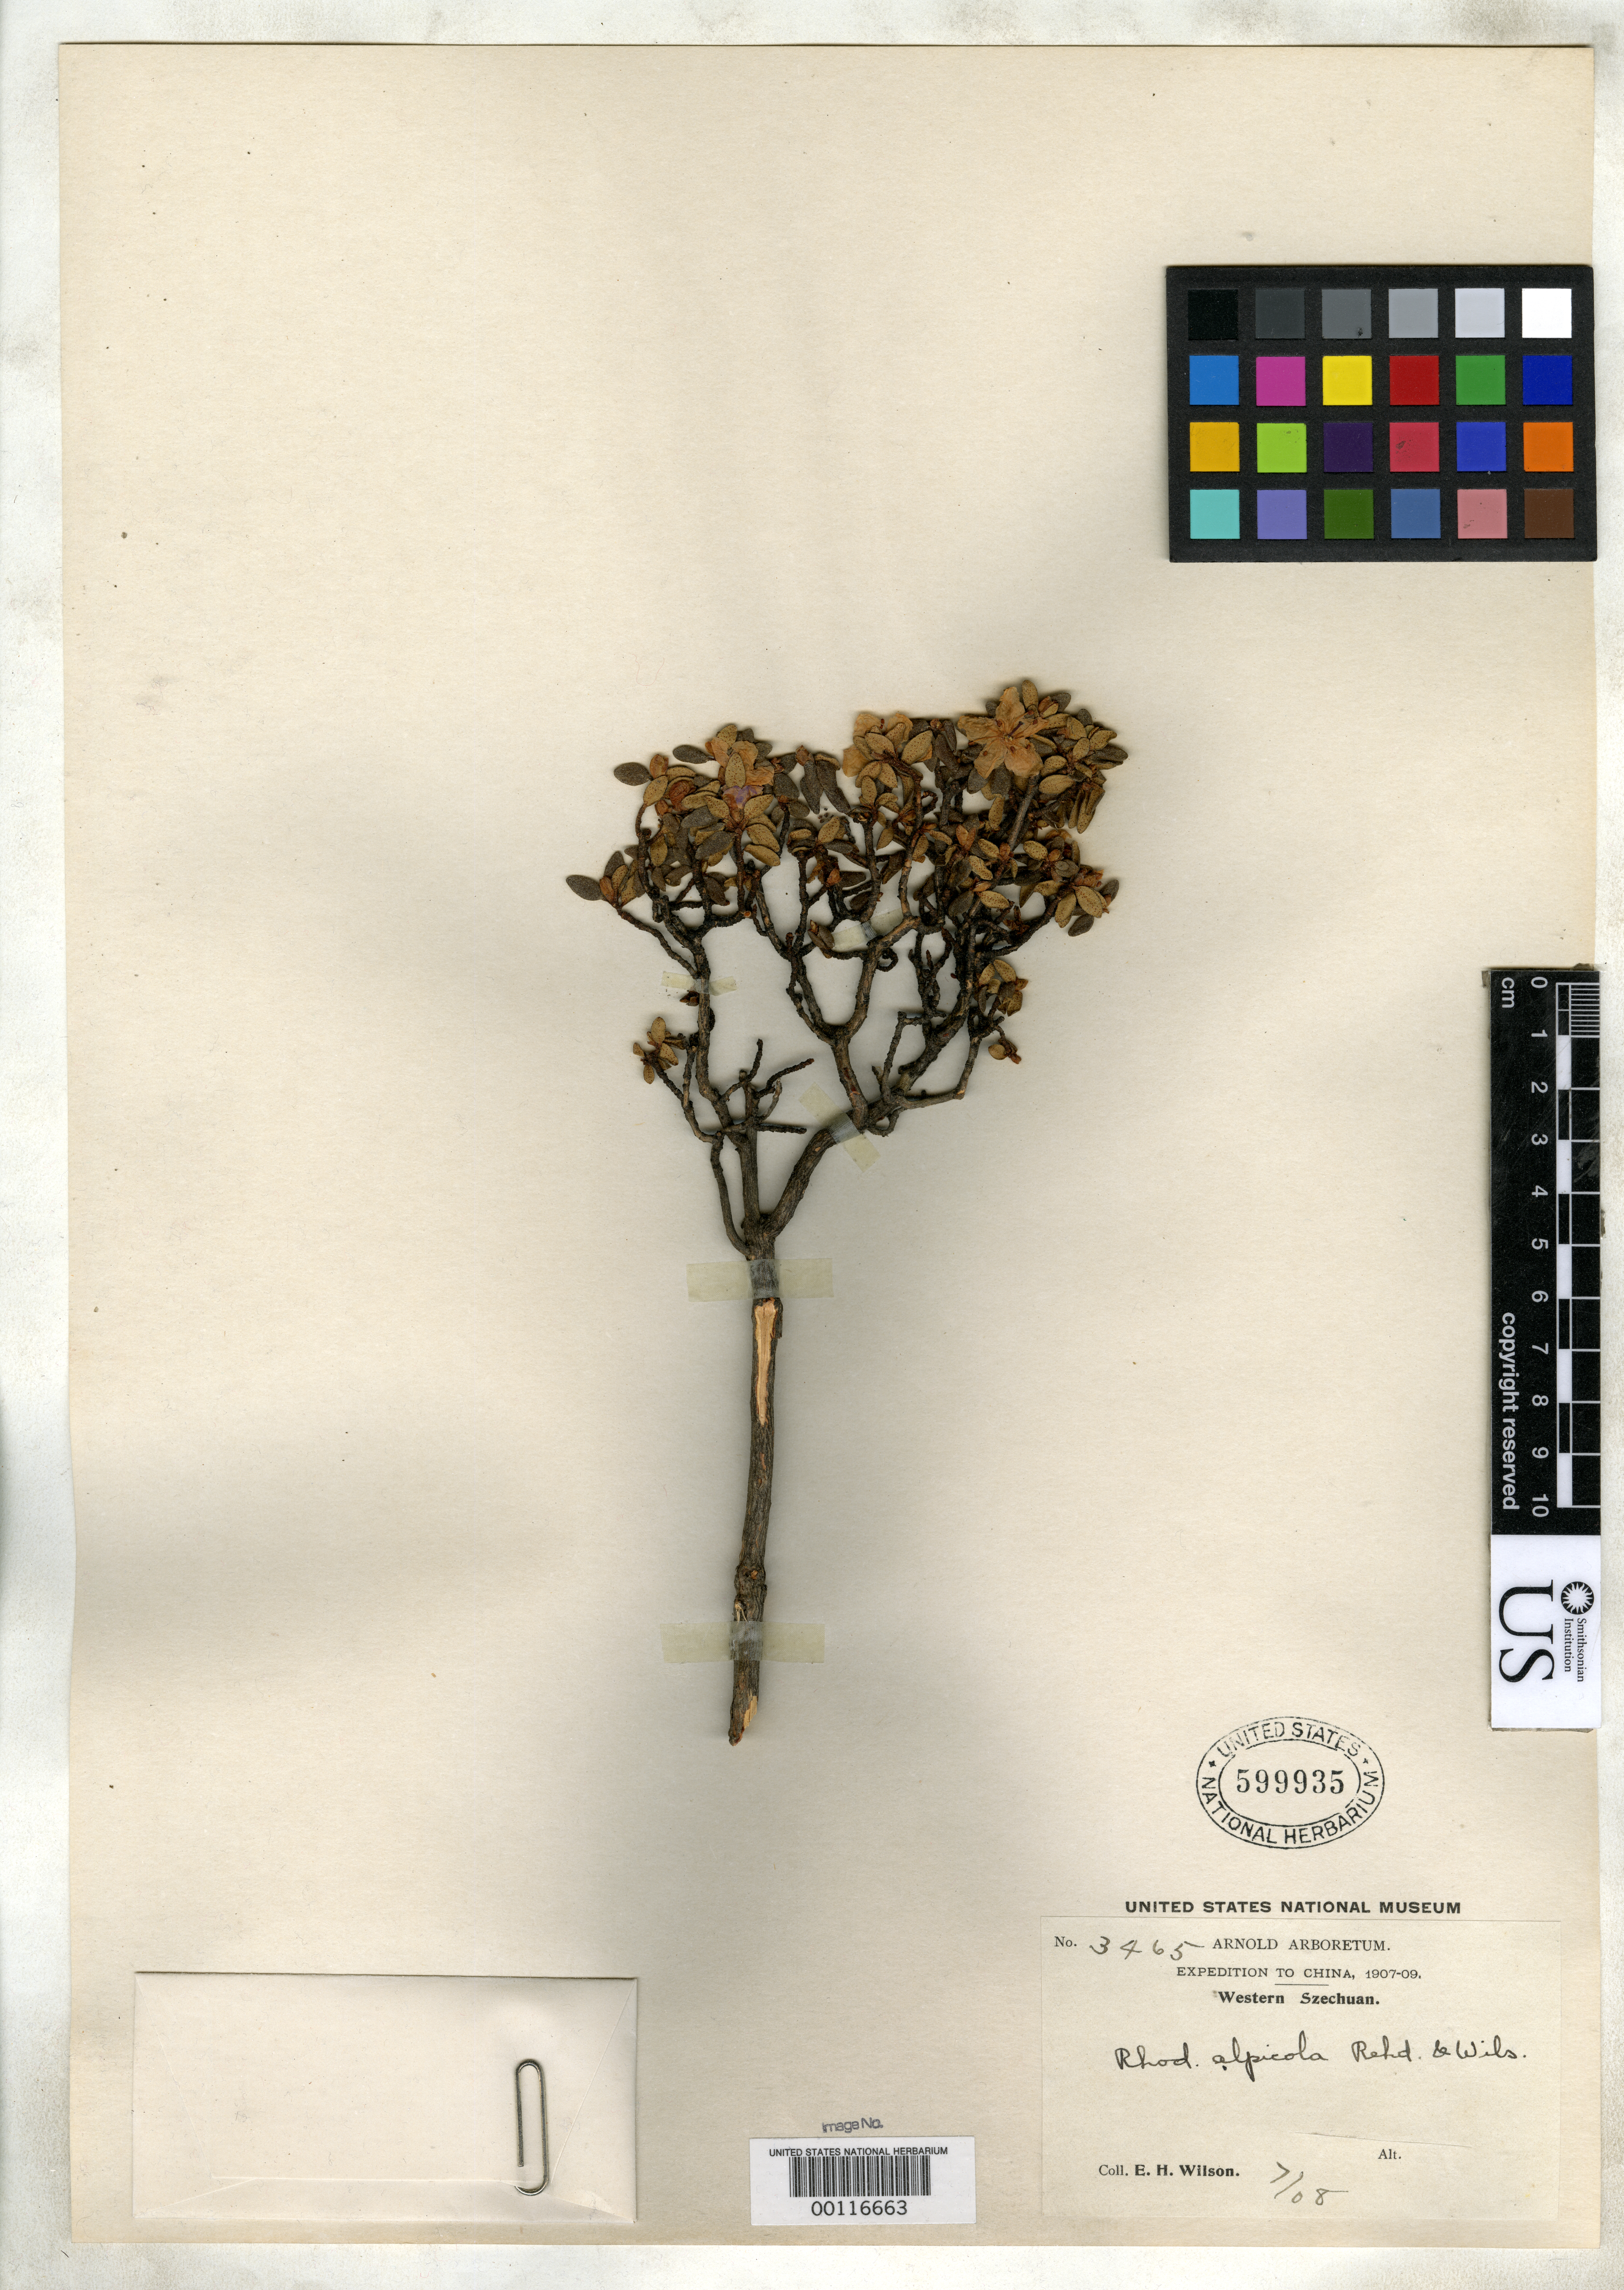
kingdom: Plantae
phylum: Tracheophyta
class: Magnoliopsida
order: Ericales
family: Ericaceae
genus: Rhododendron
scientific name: Rhododendron alpicola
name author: Rehder & E.H. Wilson in Sarg.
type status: Isotype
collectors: E. H. Wilson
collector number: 3465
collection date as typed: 07 Jul 1908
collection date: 1908-07-07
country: China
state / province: Sichuan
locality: N of Tachien-lu, Ta-p'ao-shan, Moorlands.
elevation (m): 4000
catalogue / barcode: US 599935